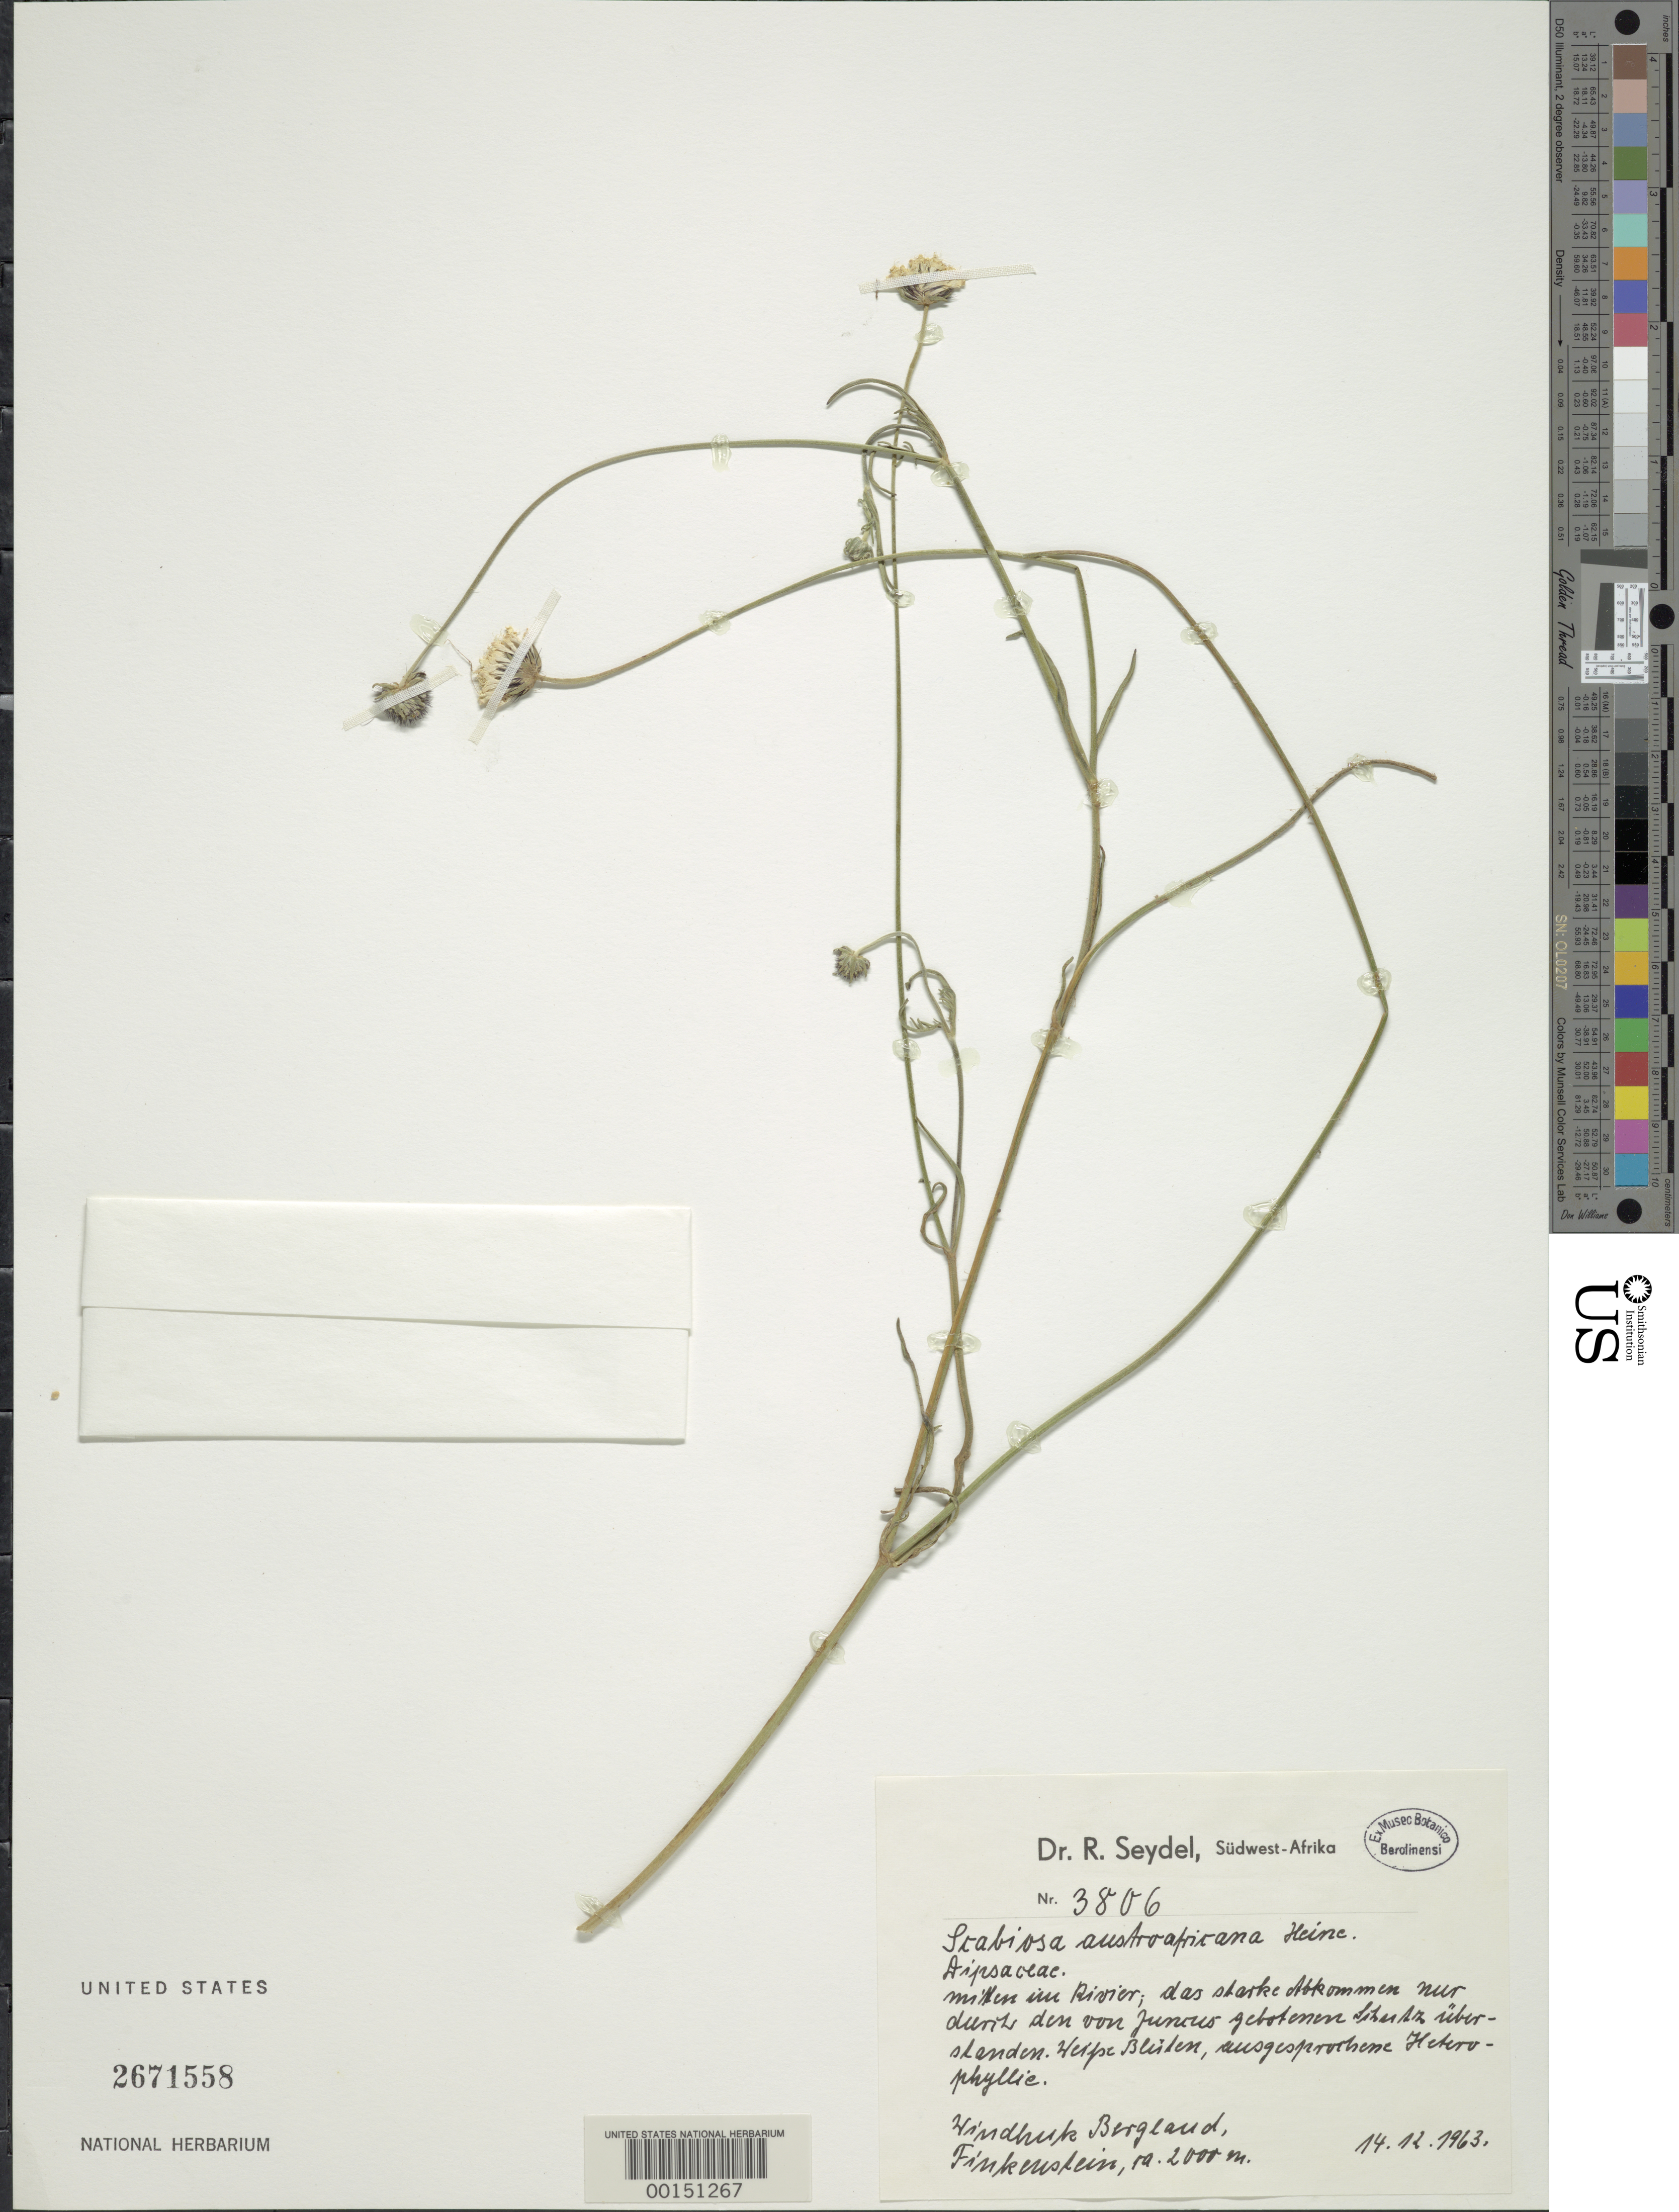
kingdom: Plantae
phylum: Tracheophyta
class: Magnoliopsida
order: Dipsacales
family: Caprifoliaceae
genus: Scabiosa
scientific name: Scabiosa austro-africana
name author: Heine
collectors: H. Bergland & -. Finkenstein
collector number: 3806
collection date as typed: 14 Dec 1963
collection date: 1963-12-14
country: South Africa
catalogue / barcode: US 2671558